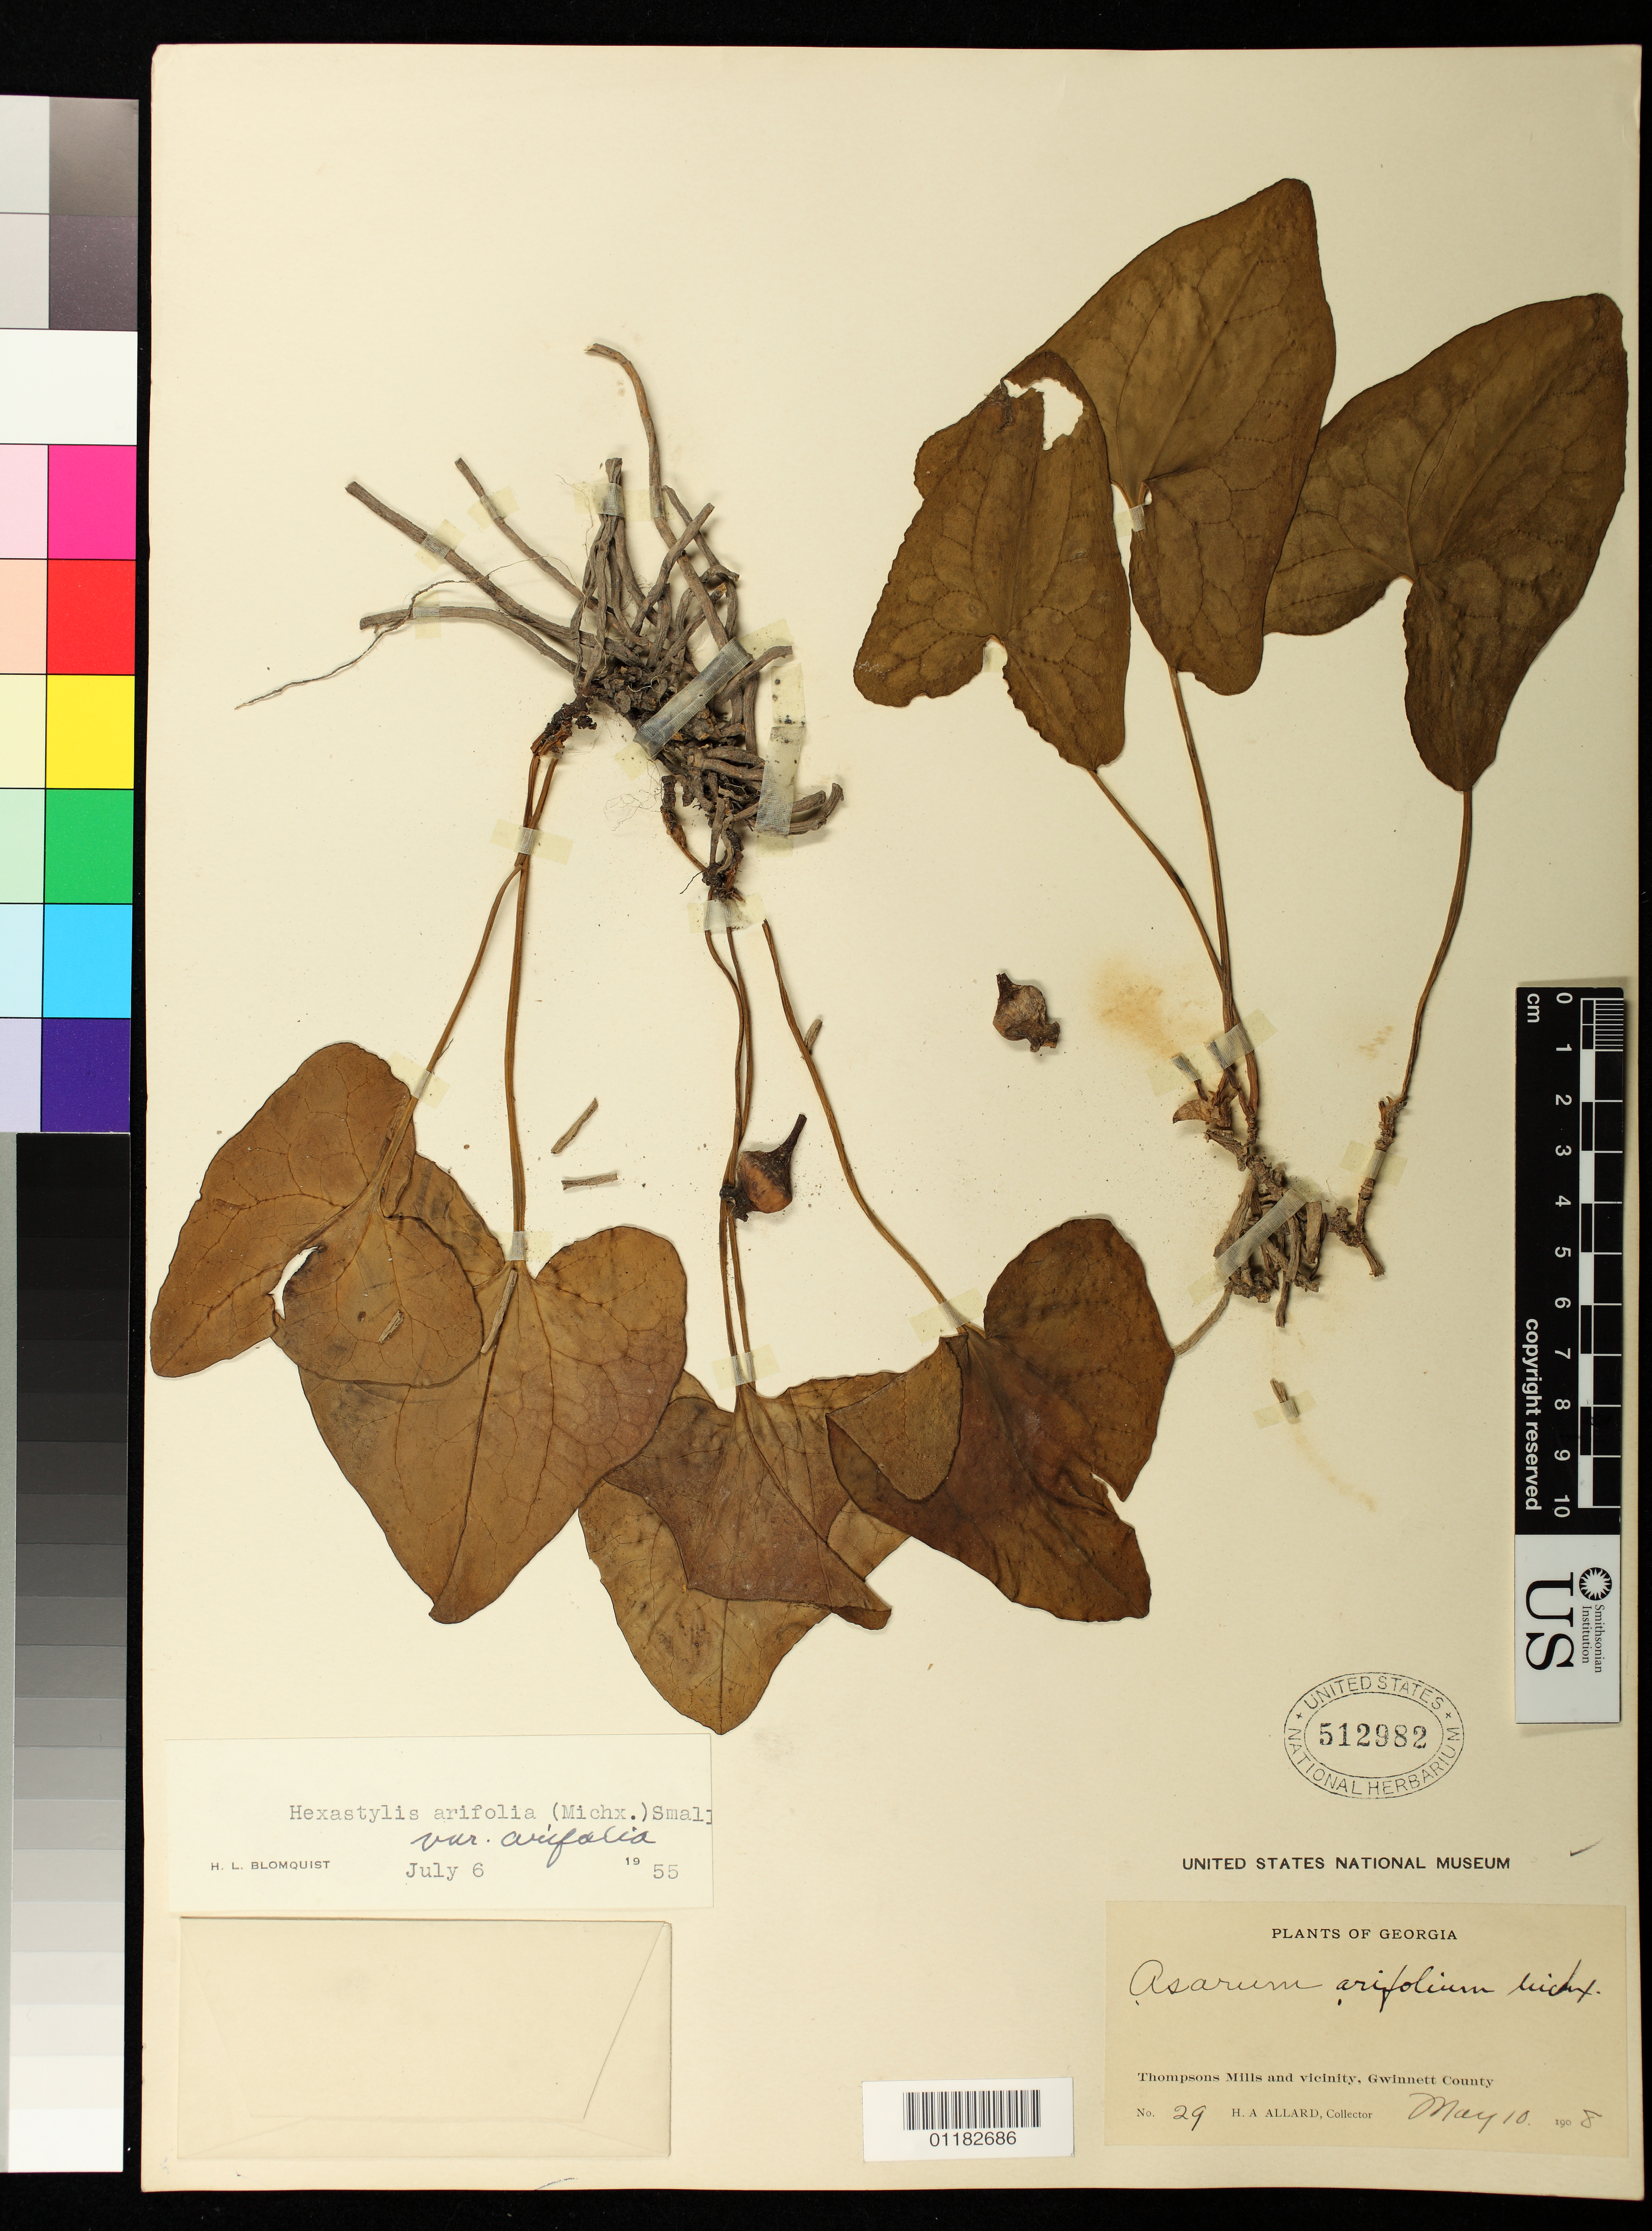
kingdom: Plantae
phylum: Tracheophyta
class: Magnoliopsida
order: Piperales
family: Aristolochiaceae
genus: Hexastylis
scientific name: Hexastylis arifolia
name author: (Michx.) Small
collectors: H. A. Allard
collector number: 29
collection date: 1908-05-10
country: United States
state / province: Georgia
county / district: Gwinnett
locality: Thompsons Mills and vicinity, Gwinnett County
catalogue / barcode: US 512982